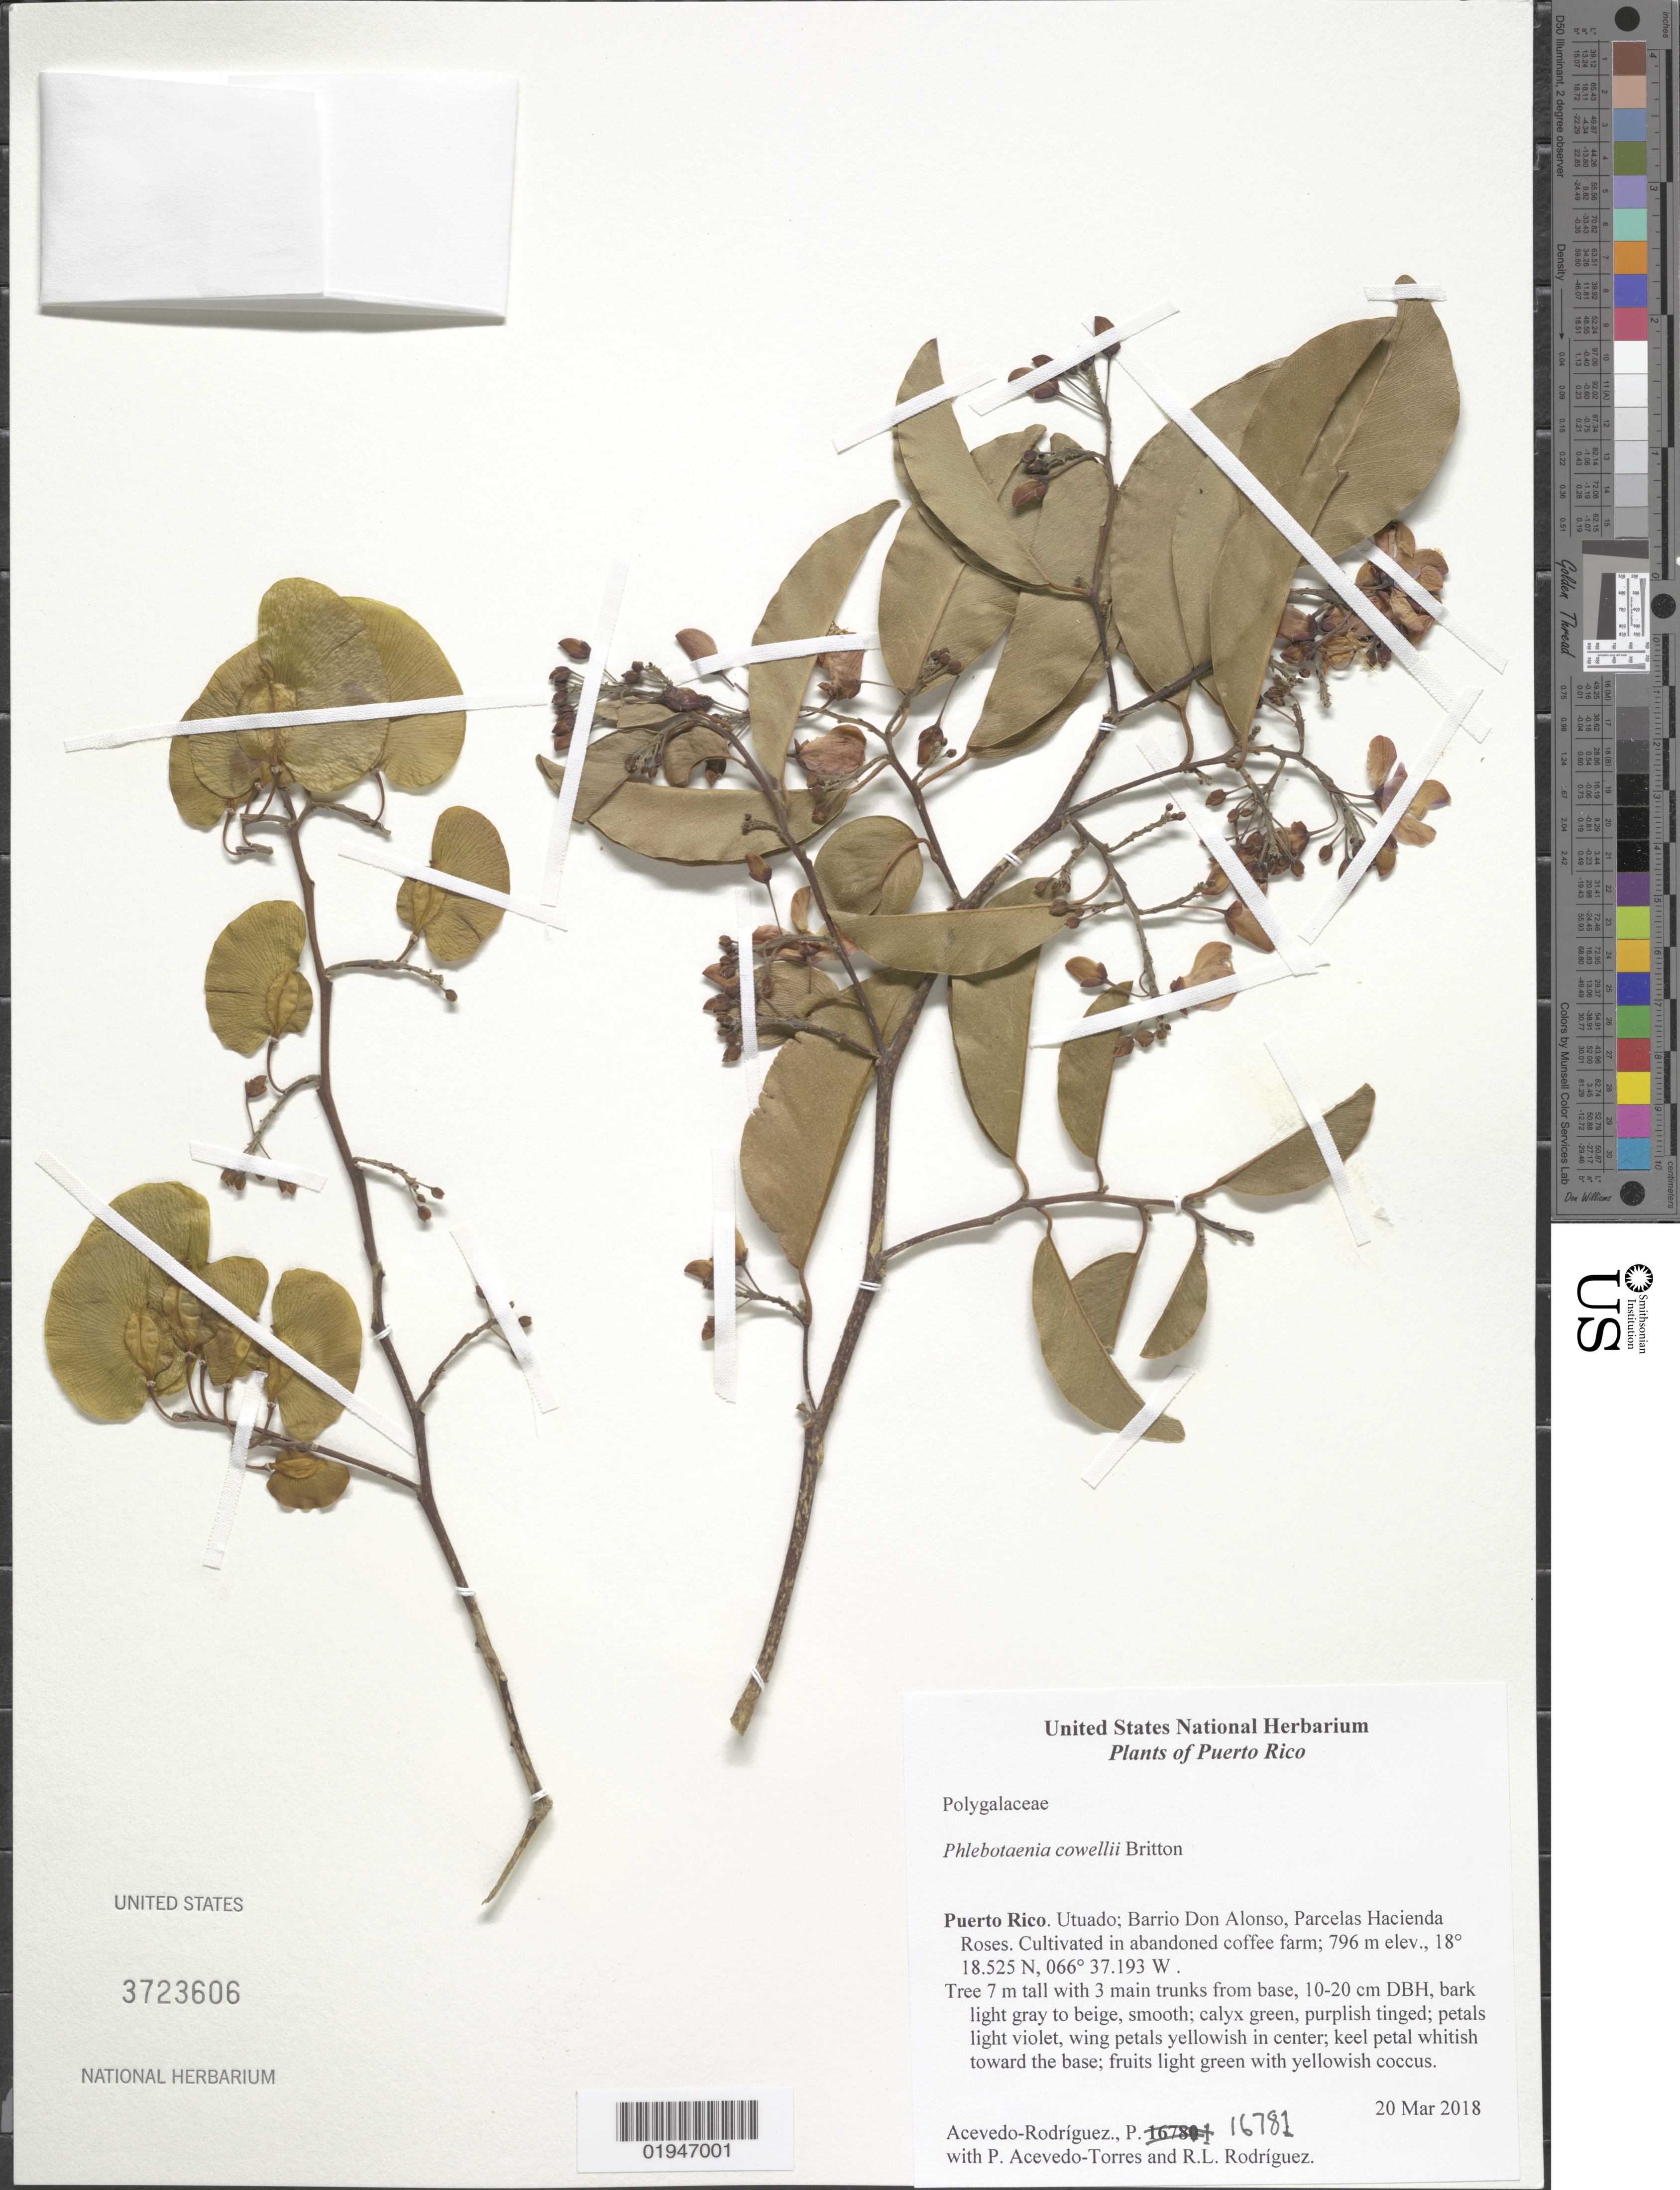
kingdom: Plantae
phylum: Tracheophyta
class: Magnoliopsida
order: Fabales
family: Polygalaceae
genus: Phlebotaenia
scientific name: Phlebotaenia cowellii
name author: Britton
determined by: Acevedo-Rodríguez, P., (BOT), Smithsonian Institution - National Museum of Natural History (UNITED STATES)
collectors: P. Acevedo-Rodr., P. Acevedo-Torres & R. Rodríguez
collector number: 16781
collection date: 2018-03-20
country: Puerto Rico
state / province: Utuado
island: Puerto Rico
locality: Barrio Don Alonso, Parcelas Haciendo Roses.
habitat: Cultivated field with ruderal weeds.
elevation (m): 796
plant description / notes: US, NY, B, K, MA, MO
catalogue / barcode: US 3723606